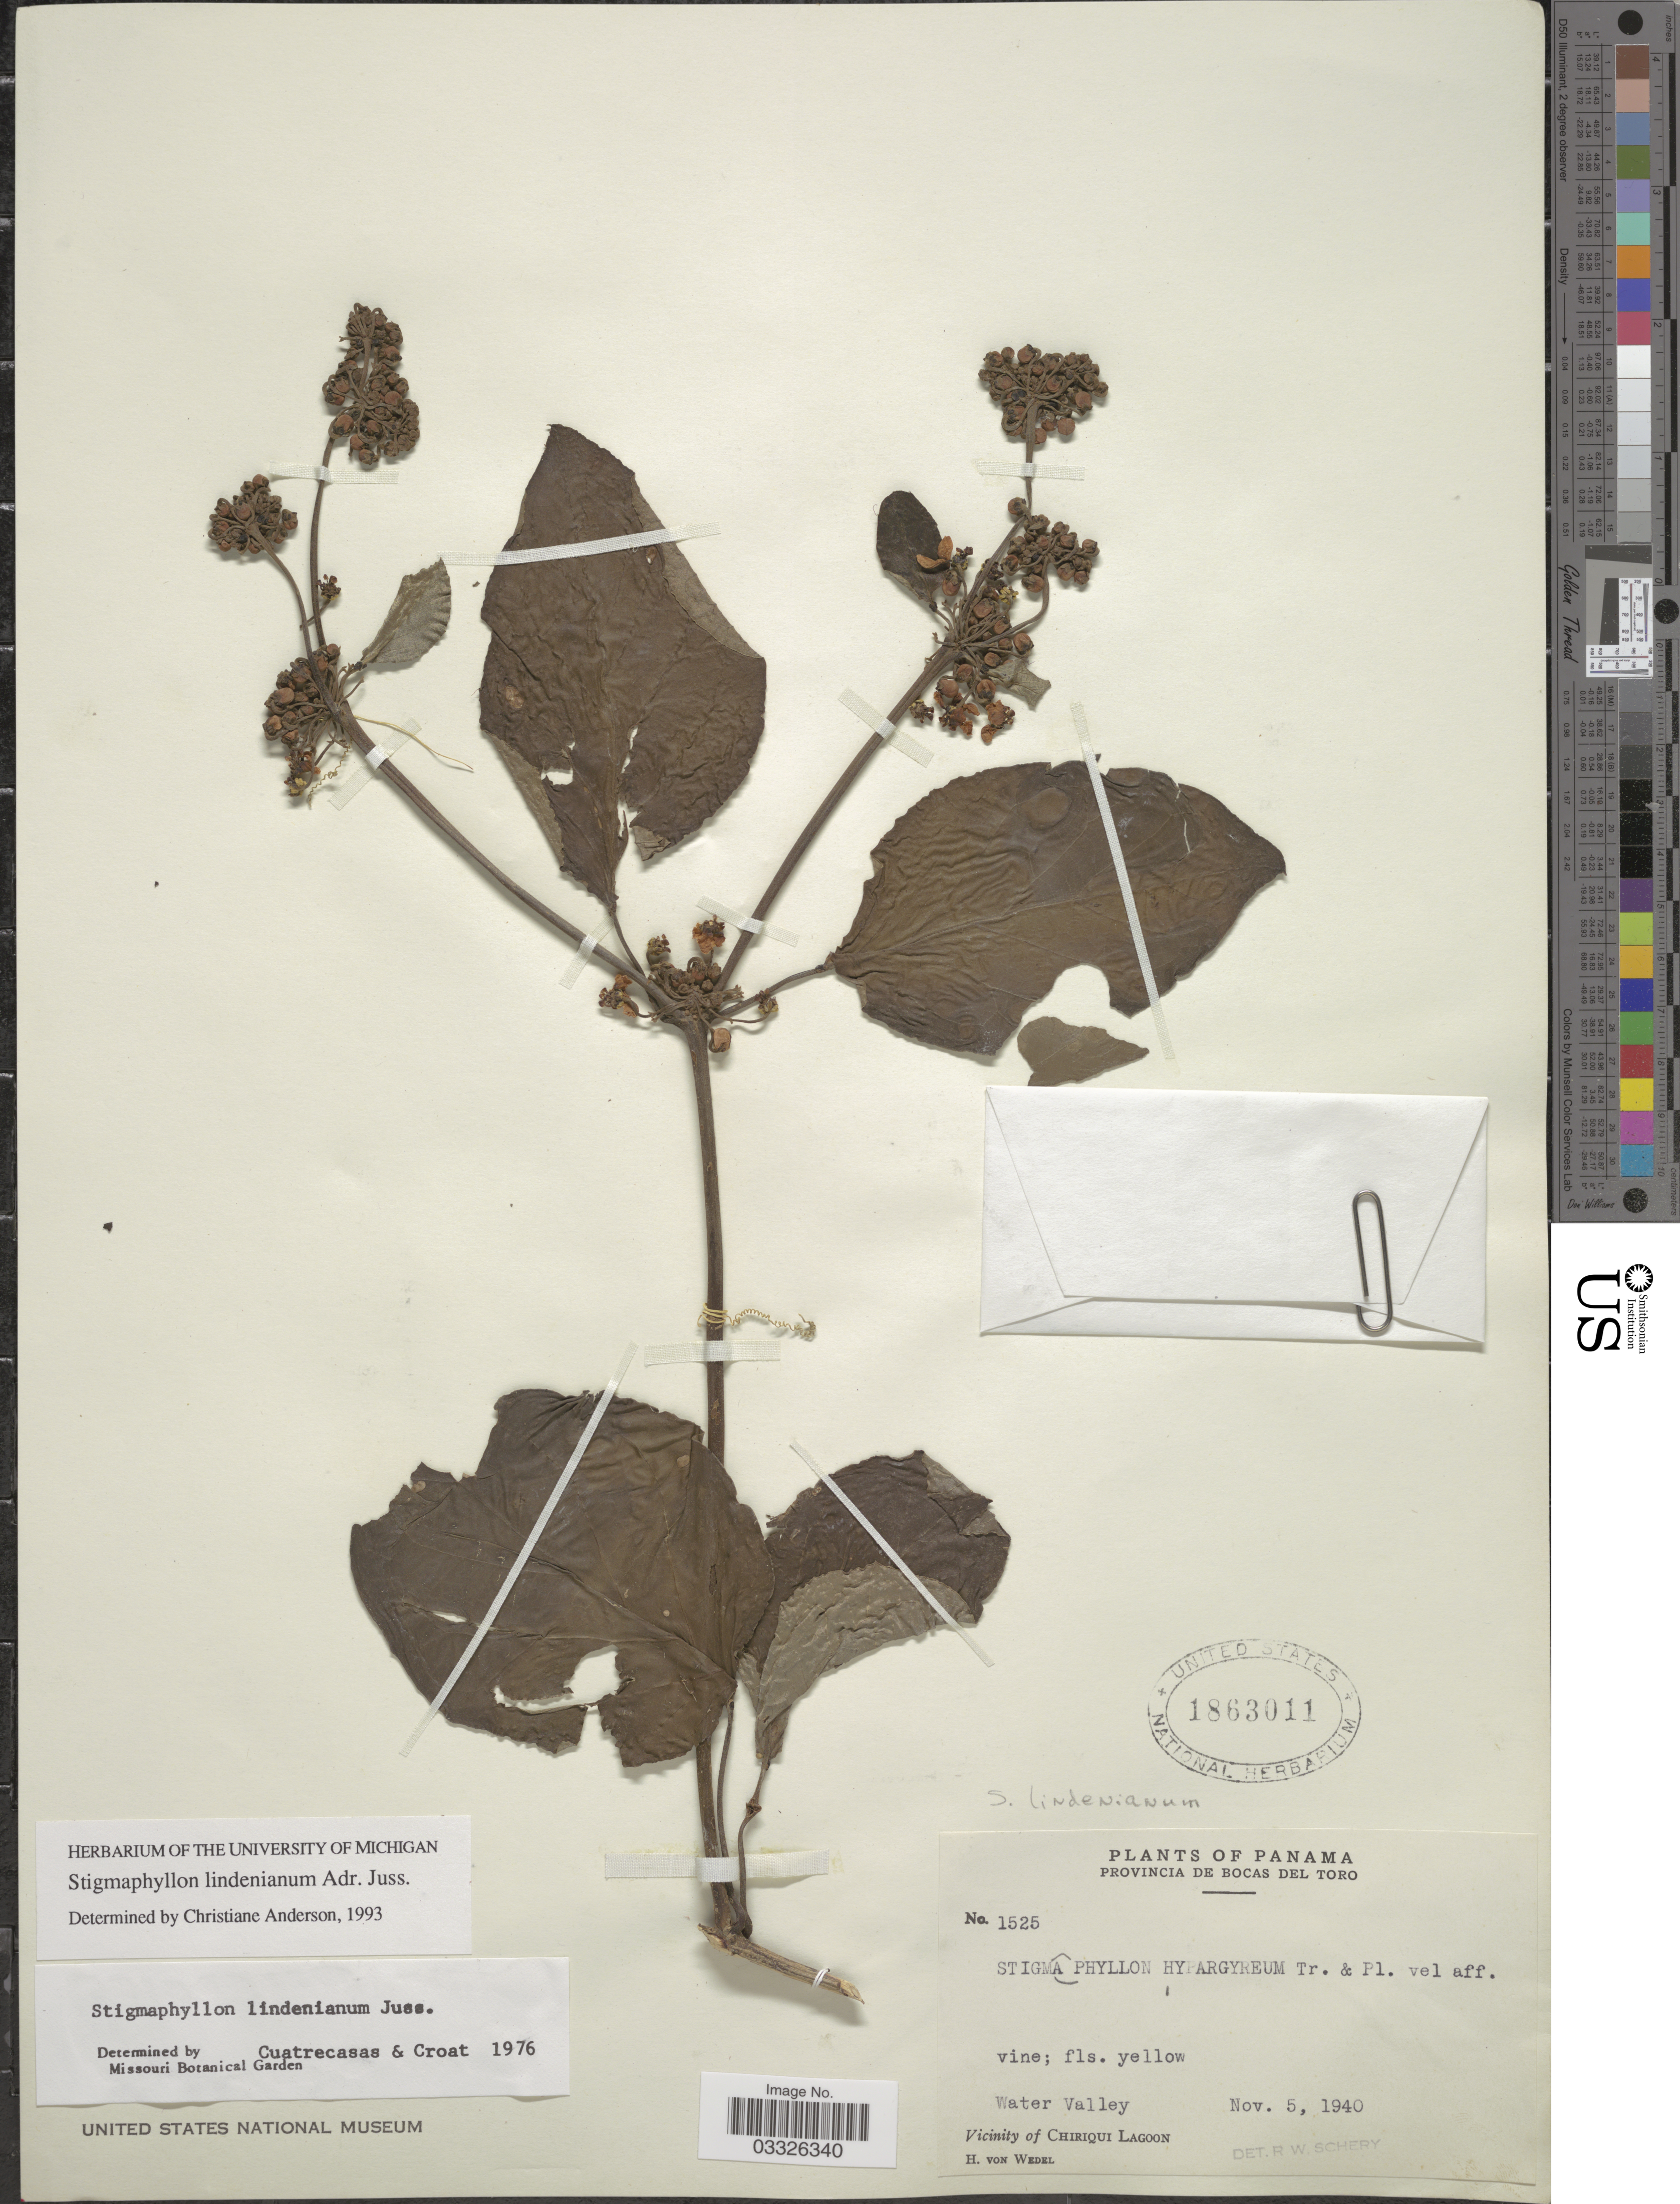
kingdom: Plantae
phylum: Tracheophyta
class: Magnoliopsida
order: Malpighiales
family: Malpighiaceae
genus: Stigmaphyllon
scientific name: Stigmaphyllon lindenianum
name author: A. Juss.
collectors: H. von Wedel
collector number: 1525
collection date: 1940-11-05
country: Panama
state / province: Bocas del Toro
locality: Water Valley. Vicinity of Chiriqui Lagoon.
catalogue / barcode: US 1863011